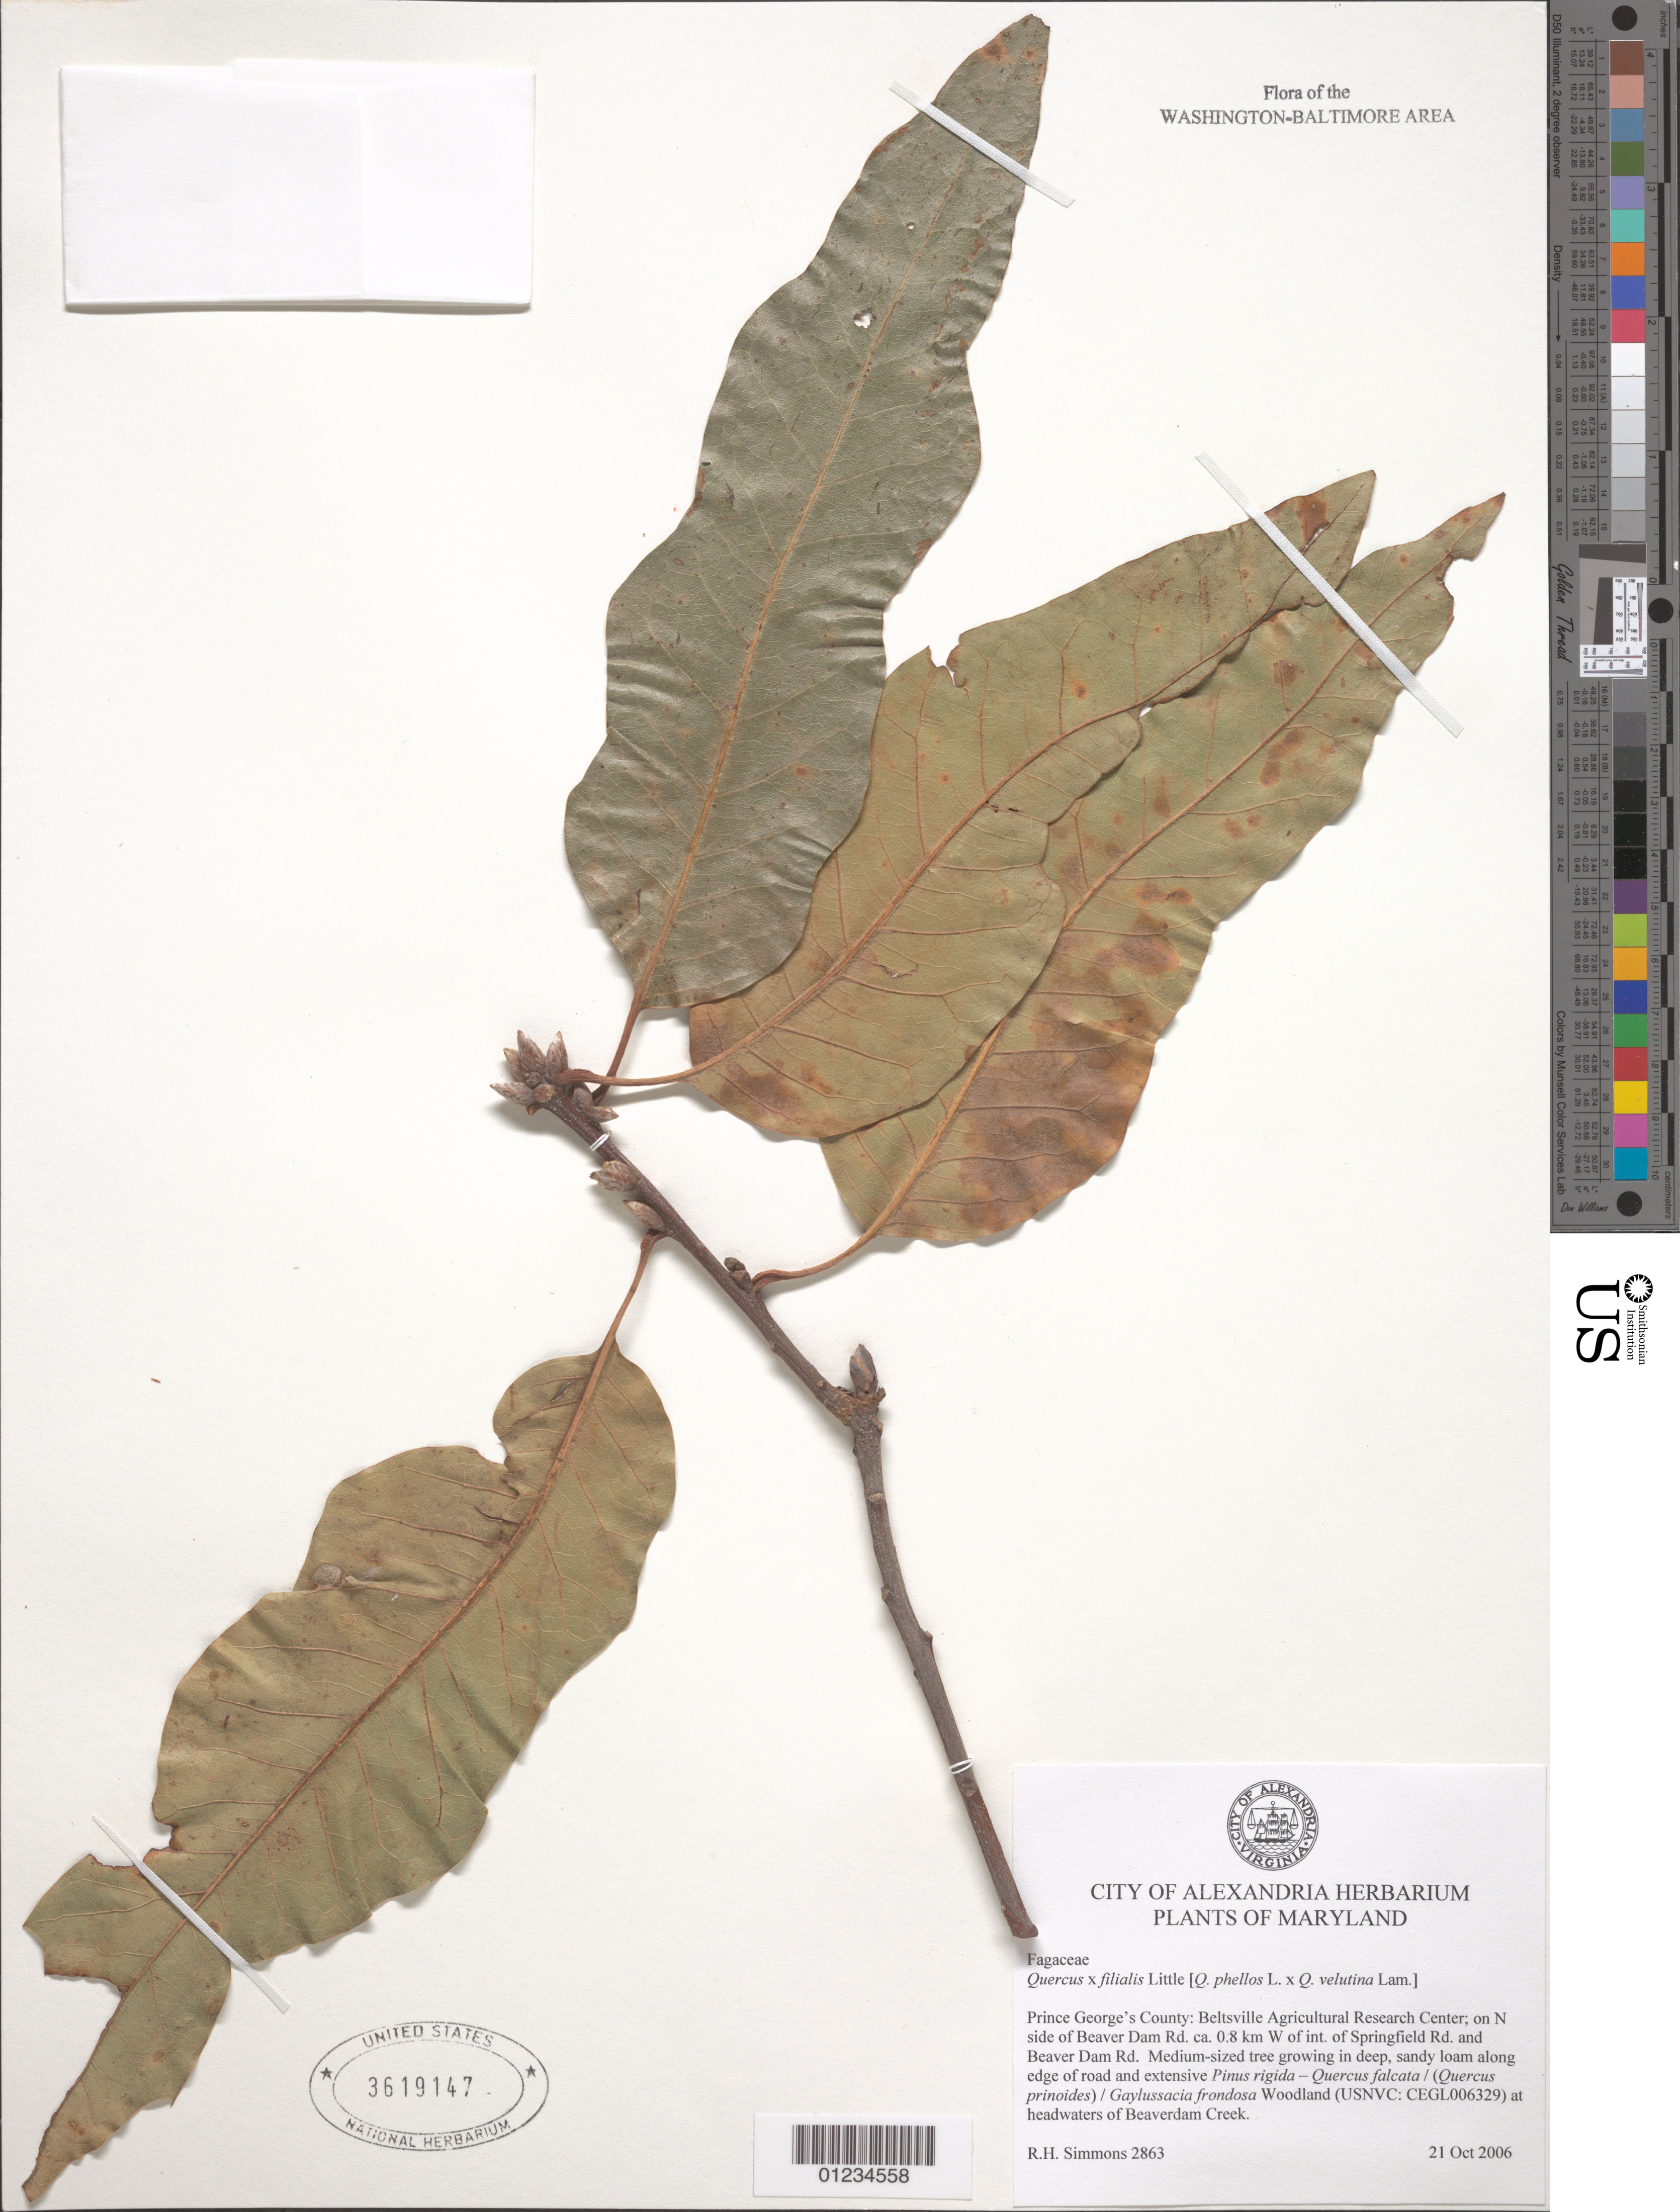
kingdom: Plantae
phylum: Tracheophyta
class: Magnoliopsida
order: Fagales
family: Fagaceae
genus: Quercus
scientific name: Quercus x filialis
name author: Little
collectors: R. H. Simmons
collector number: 2863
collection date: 2006-10-21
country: United States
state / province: Maryland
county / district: Prince George's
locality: Beltsville Agricultural Research Center; on N side of Beaver Dam Rd. ca. 0.8 km W of int. of Springfield Rd. and Beaver Dam Rd.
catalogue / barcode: US 3619147